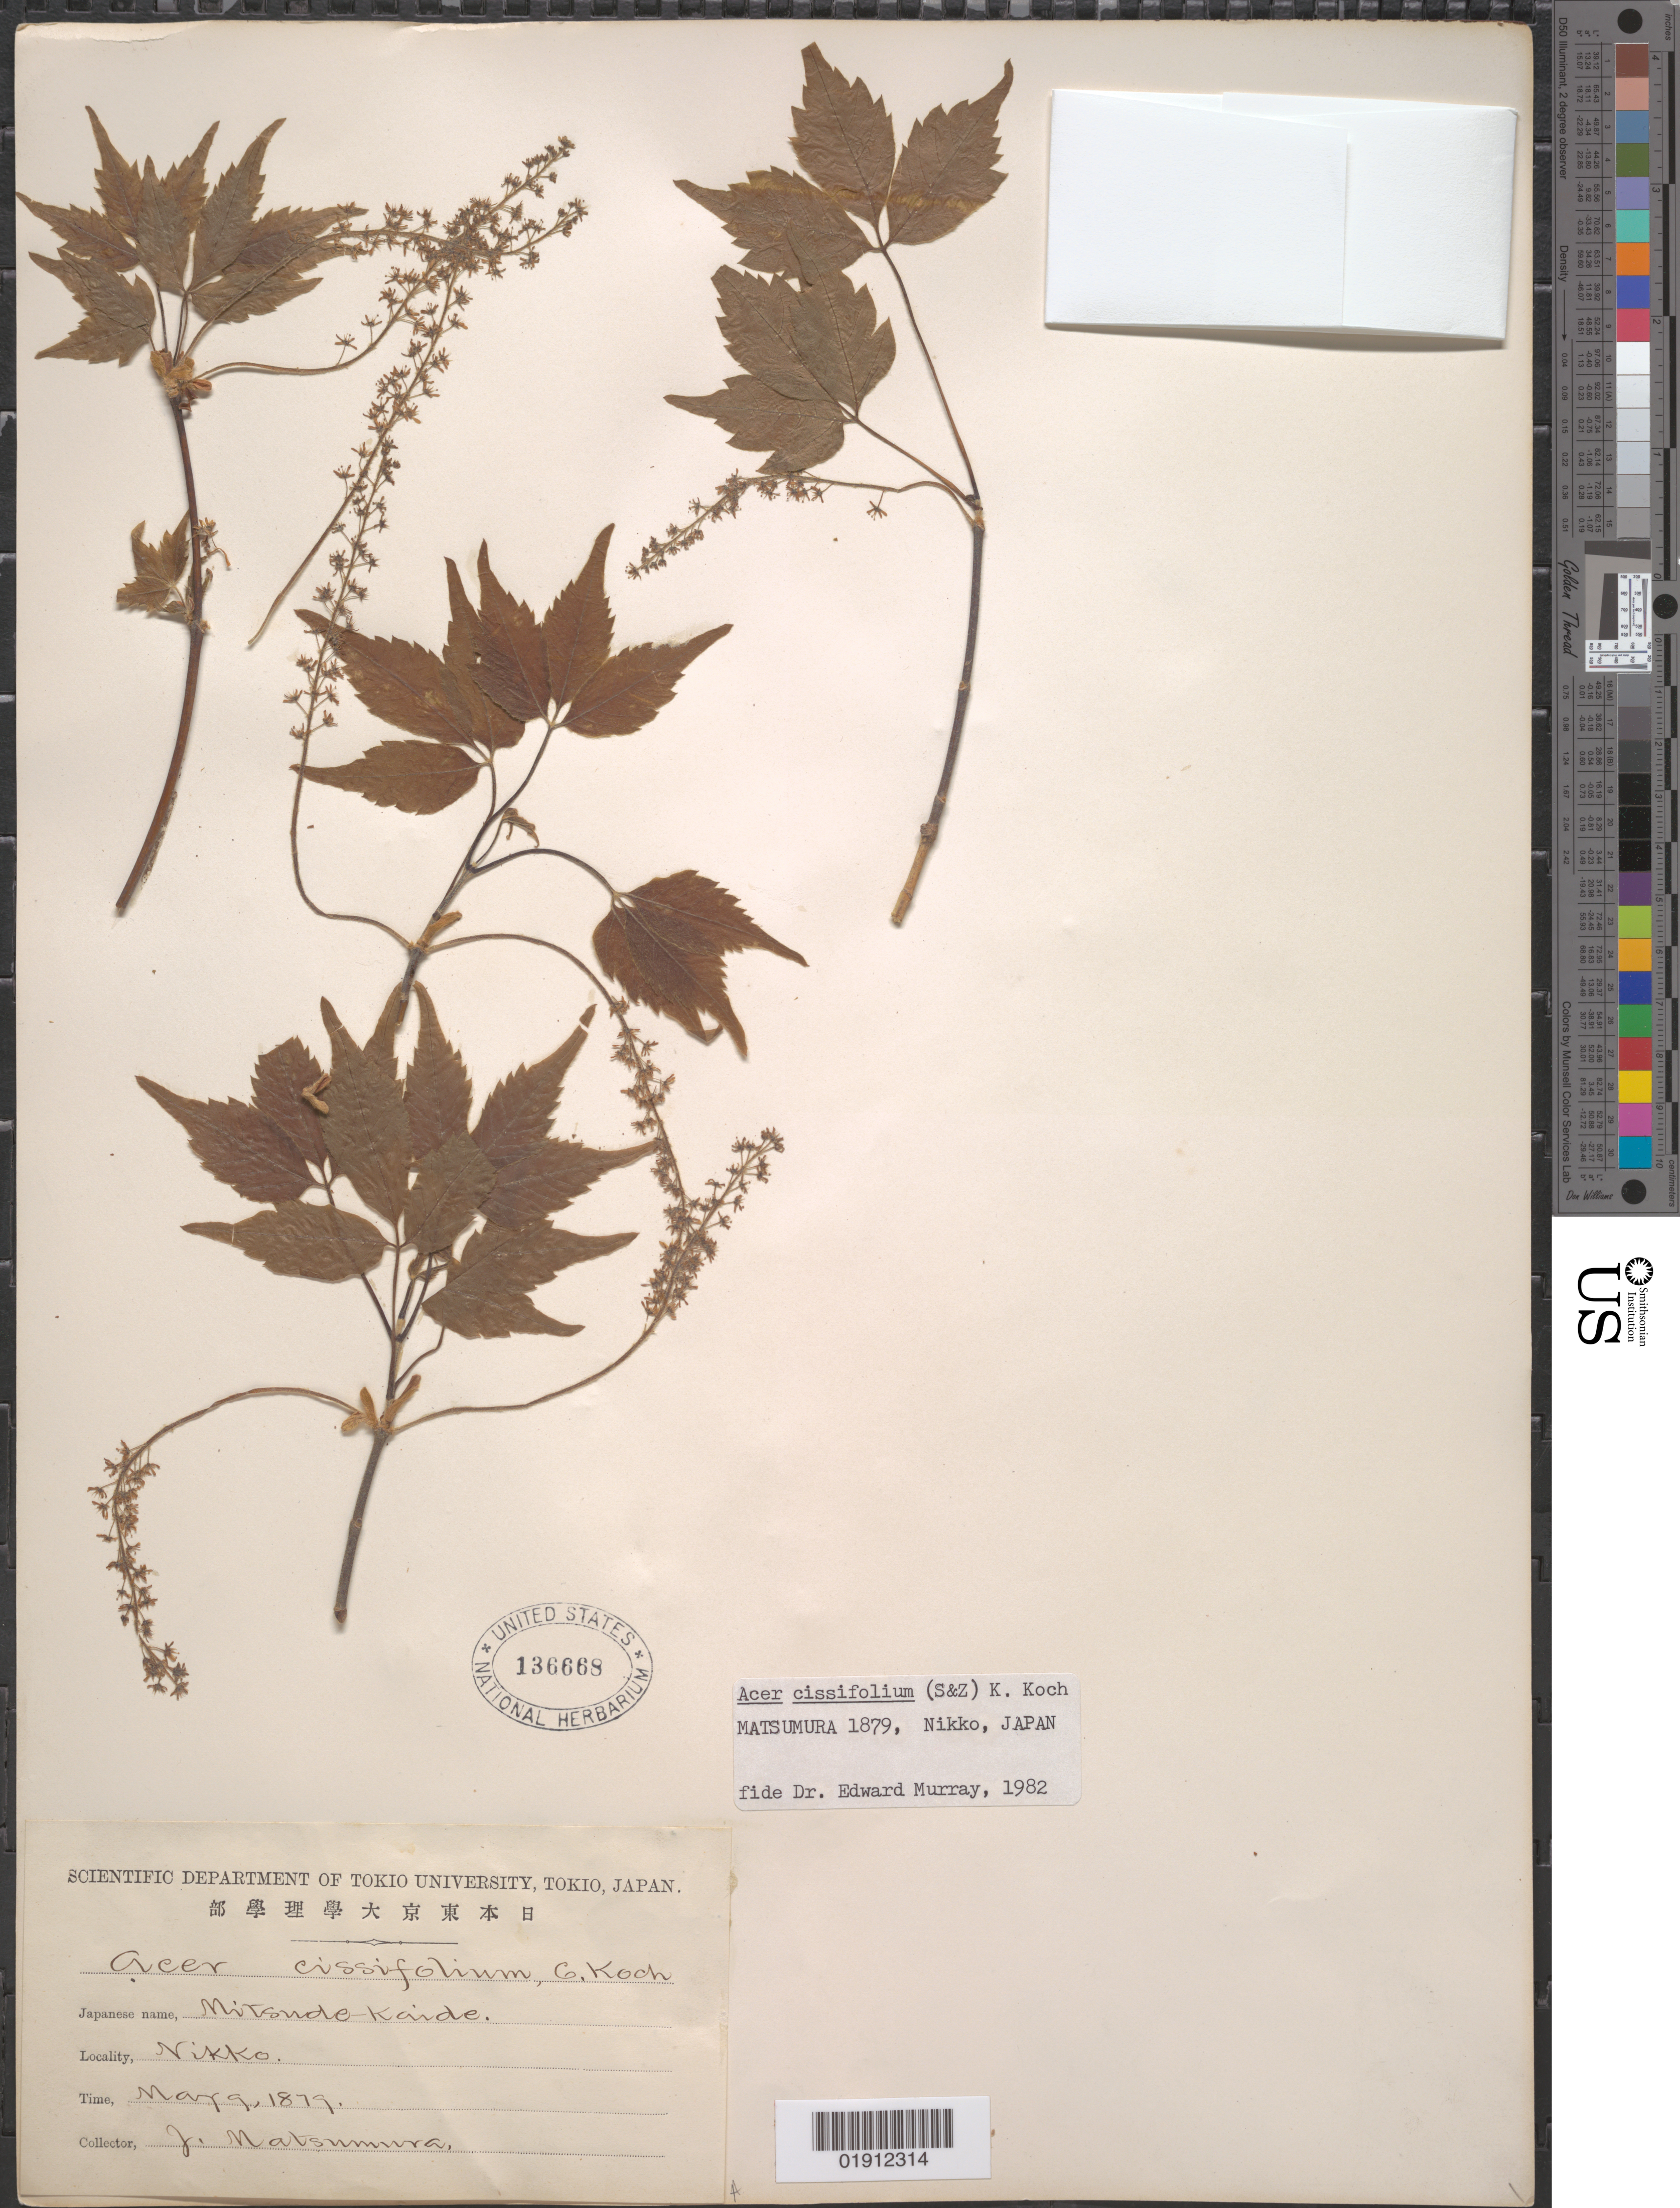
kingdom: Plantae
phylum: Tracheophyta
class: Magnoliopsida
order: Sapindales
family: Sapindaceae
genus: Acer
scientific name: Acer cissifolium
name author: (Siebold & Zucc.) K. Koch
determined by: Murray, Edward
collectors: J. Matsumura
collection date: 1879-05-09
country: Japan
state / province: Totigi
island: Honshu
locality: Nikko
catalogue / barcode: US 136668